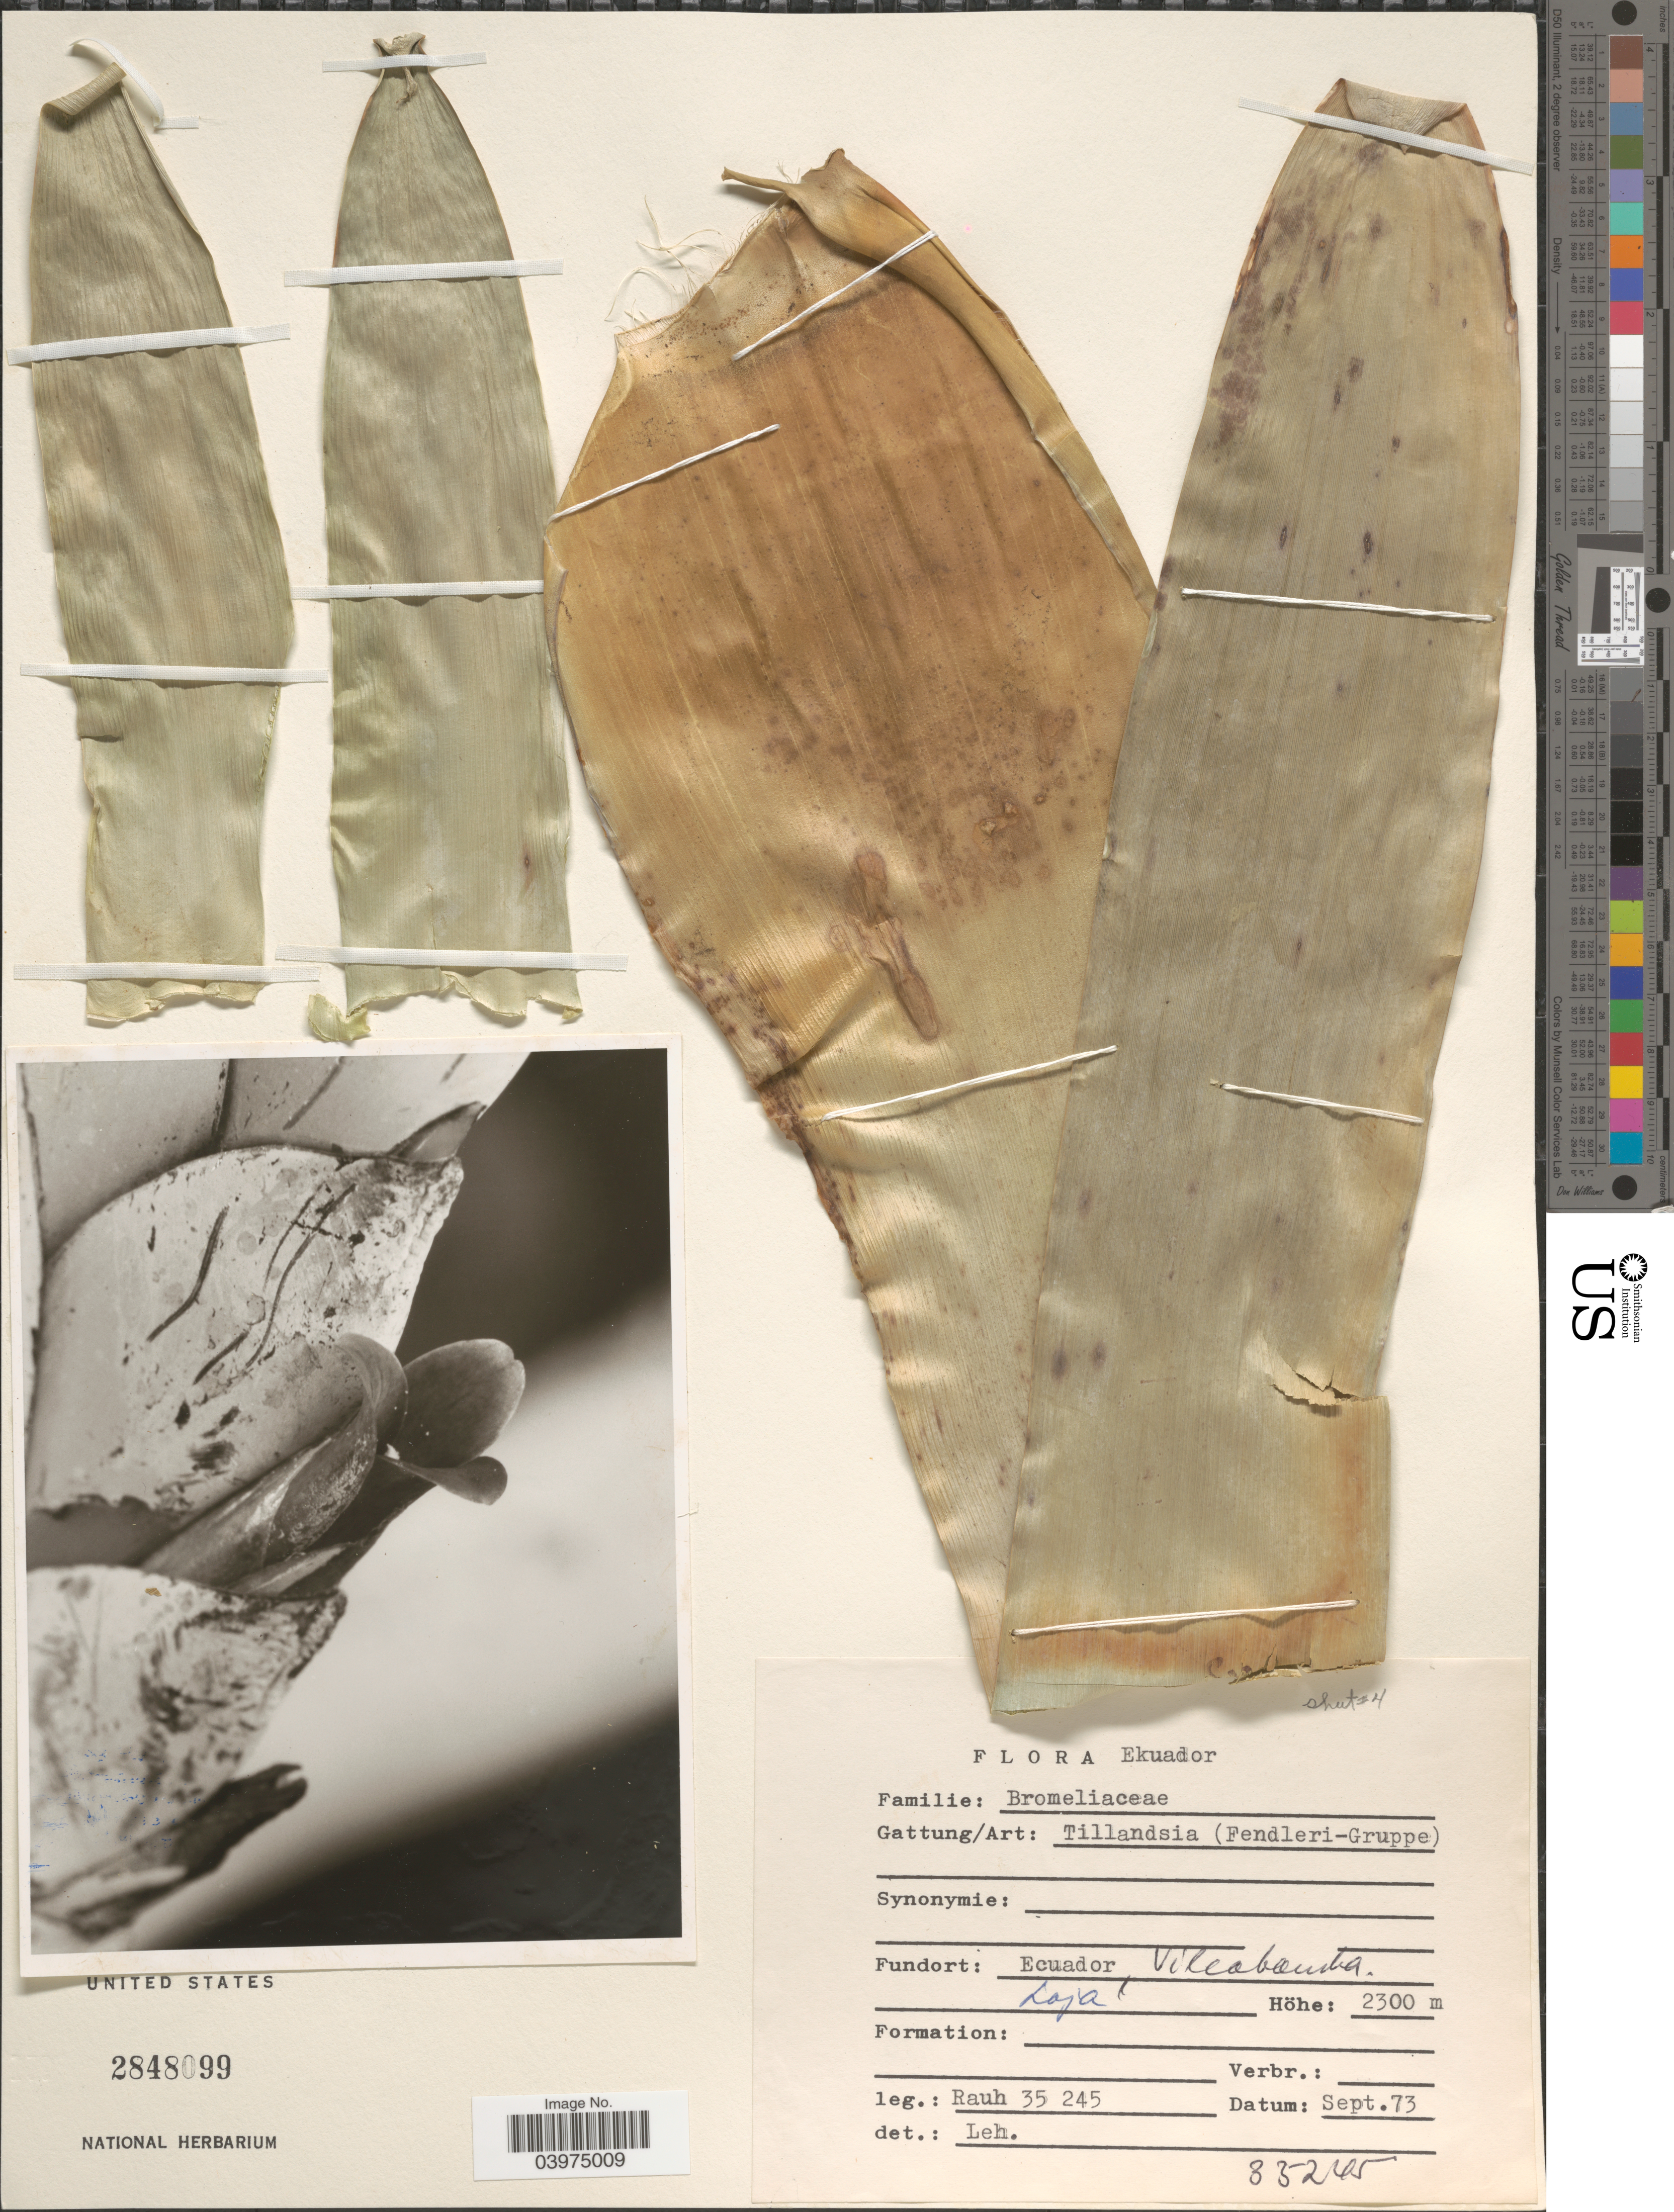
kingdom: Plantae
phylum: Tracheophyta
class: Liliopsida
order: Poales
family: Bromeliaceae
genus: Tillandsia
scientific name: Tillandsia sp.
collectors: -. Rauh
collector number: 35245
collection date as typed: Transcribed d/m/y: /9/73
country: Ecuador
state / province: Loja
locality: Vilcabamba.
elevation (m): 2300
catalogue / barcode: US 2848099